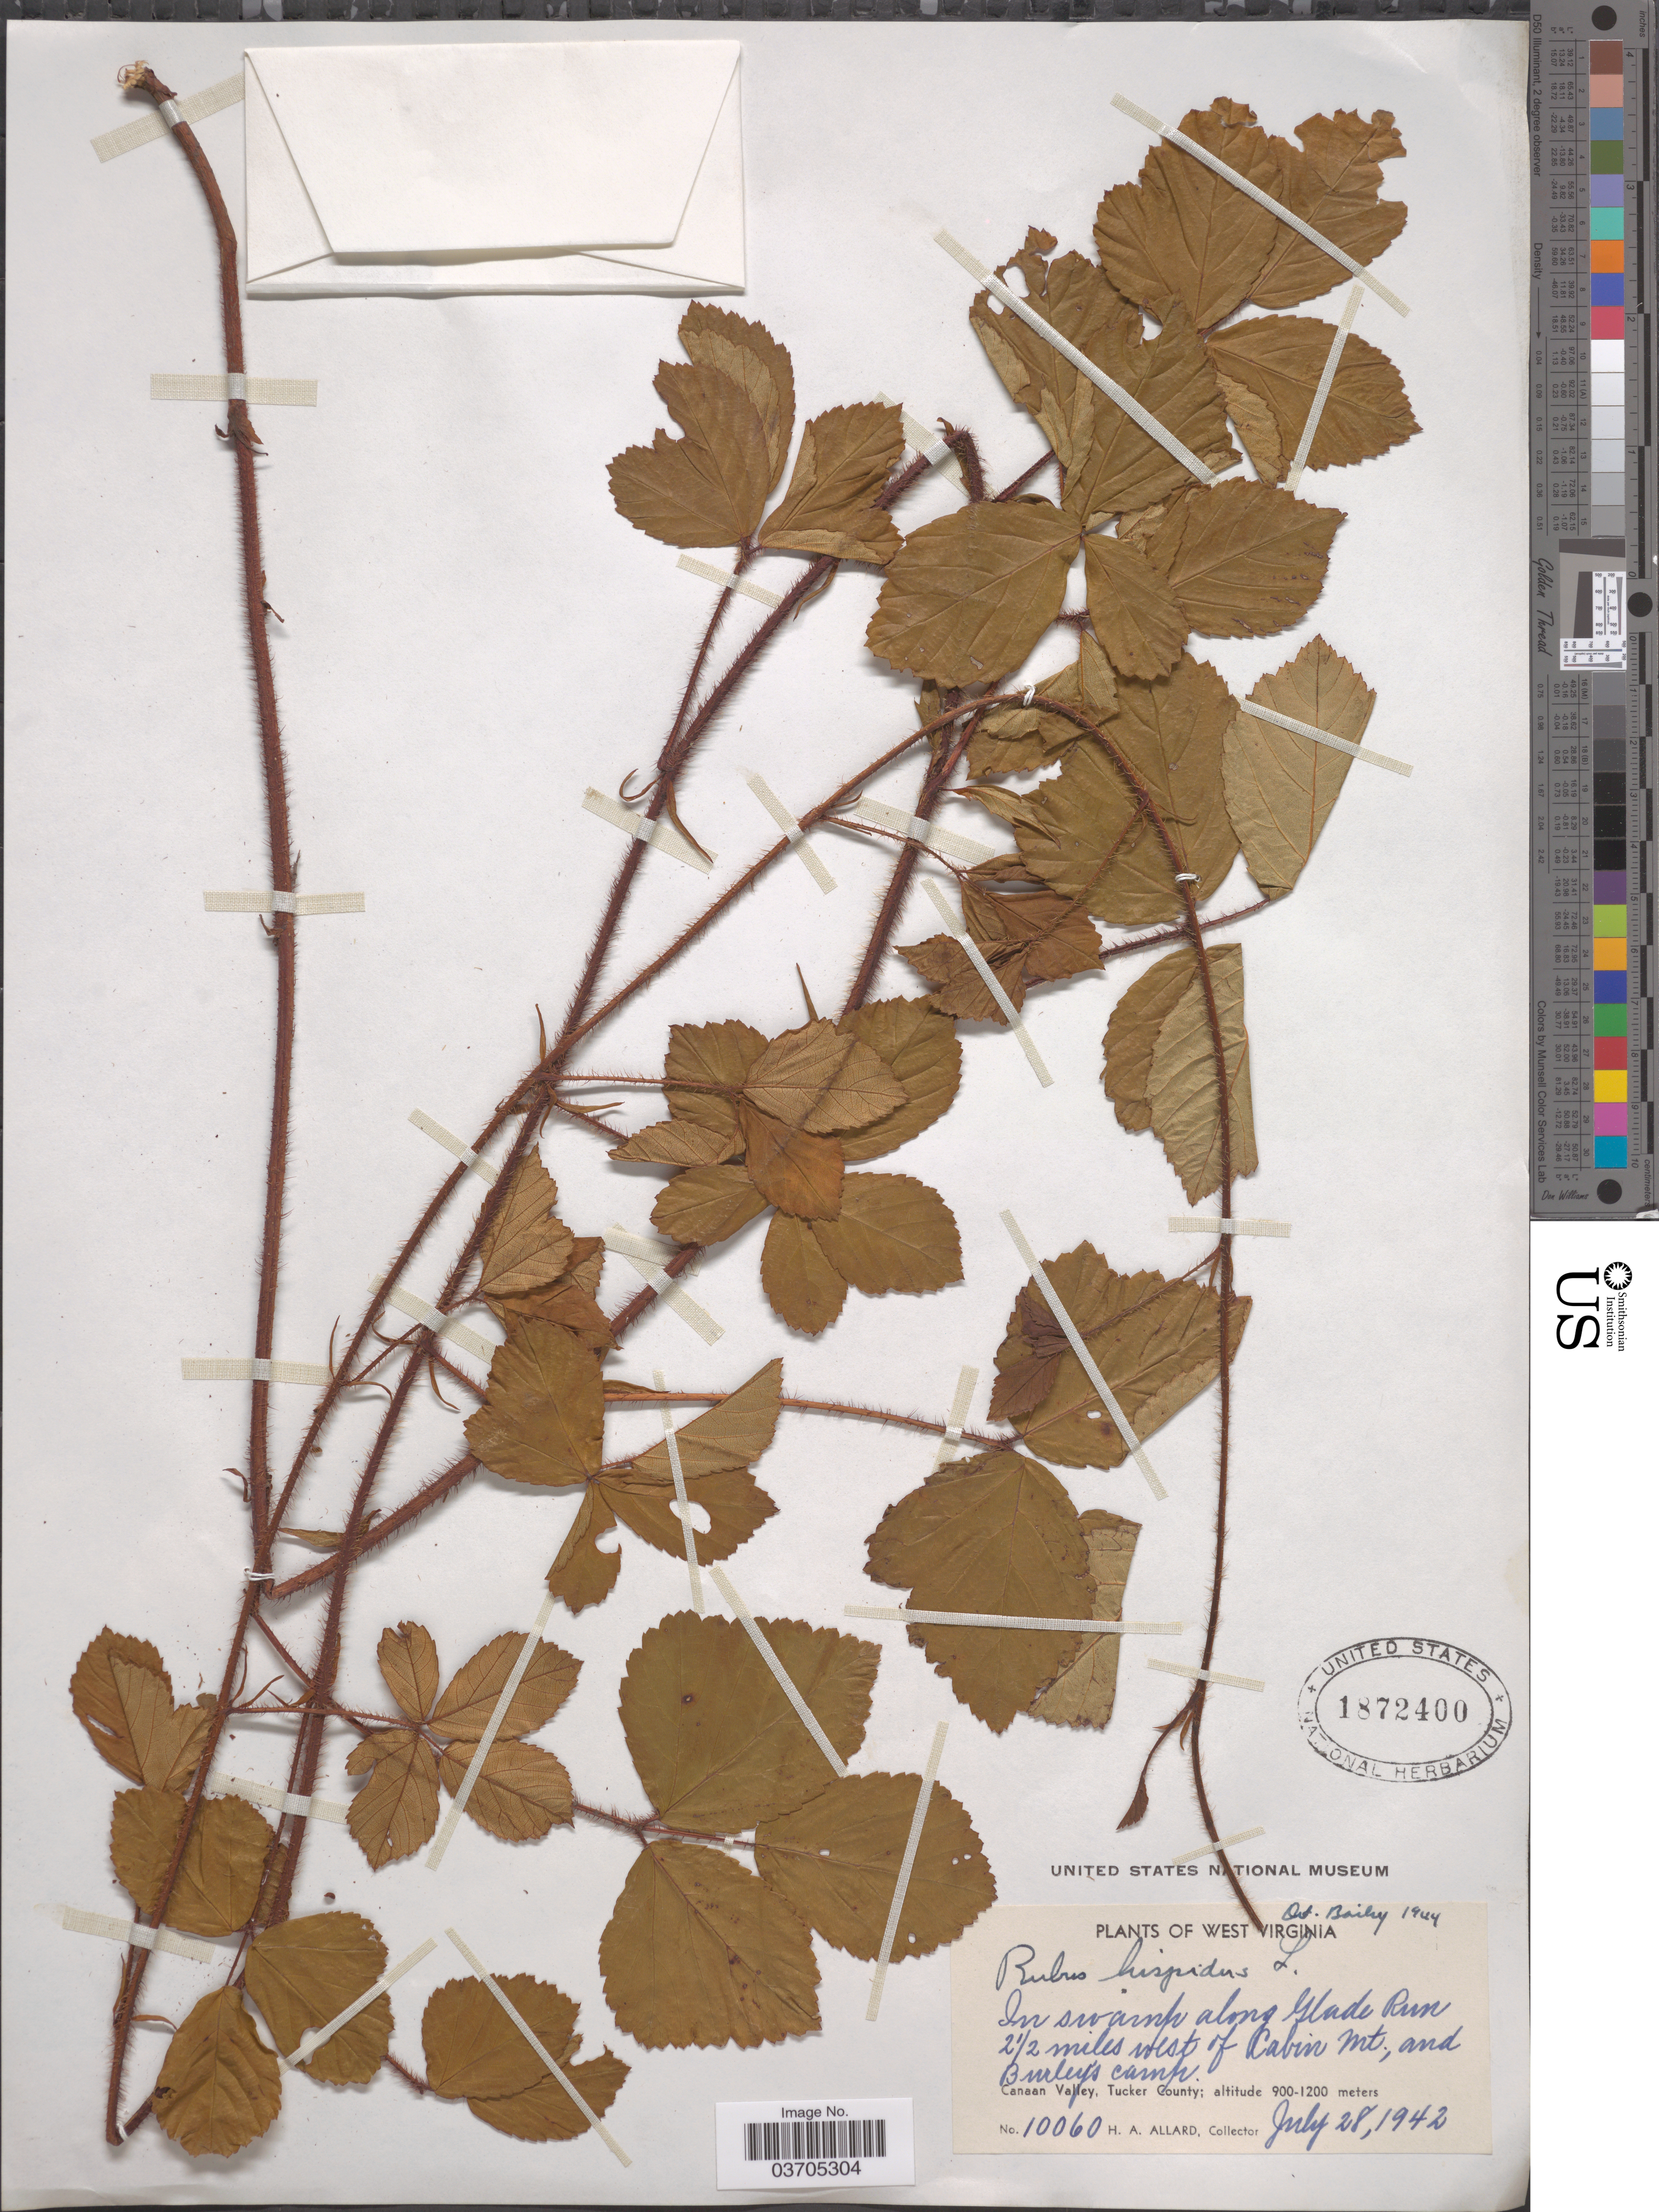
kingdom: Plantae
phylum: Tracheophyta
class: Magnoliopsida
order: Rosales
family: Rosaceae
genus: Rubus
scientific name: Rubus hispidus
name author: L.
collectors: H. A. Allard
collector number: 10060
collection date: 1942-07-28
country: United States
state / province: West Virginia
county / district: Tucker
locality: In swamp along Glade Run 2½ miles west of Cabin Mt, and Burley's camp. Canaan Valley, Tucker County.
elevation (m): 900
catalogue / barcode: US 1872400